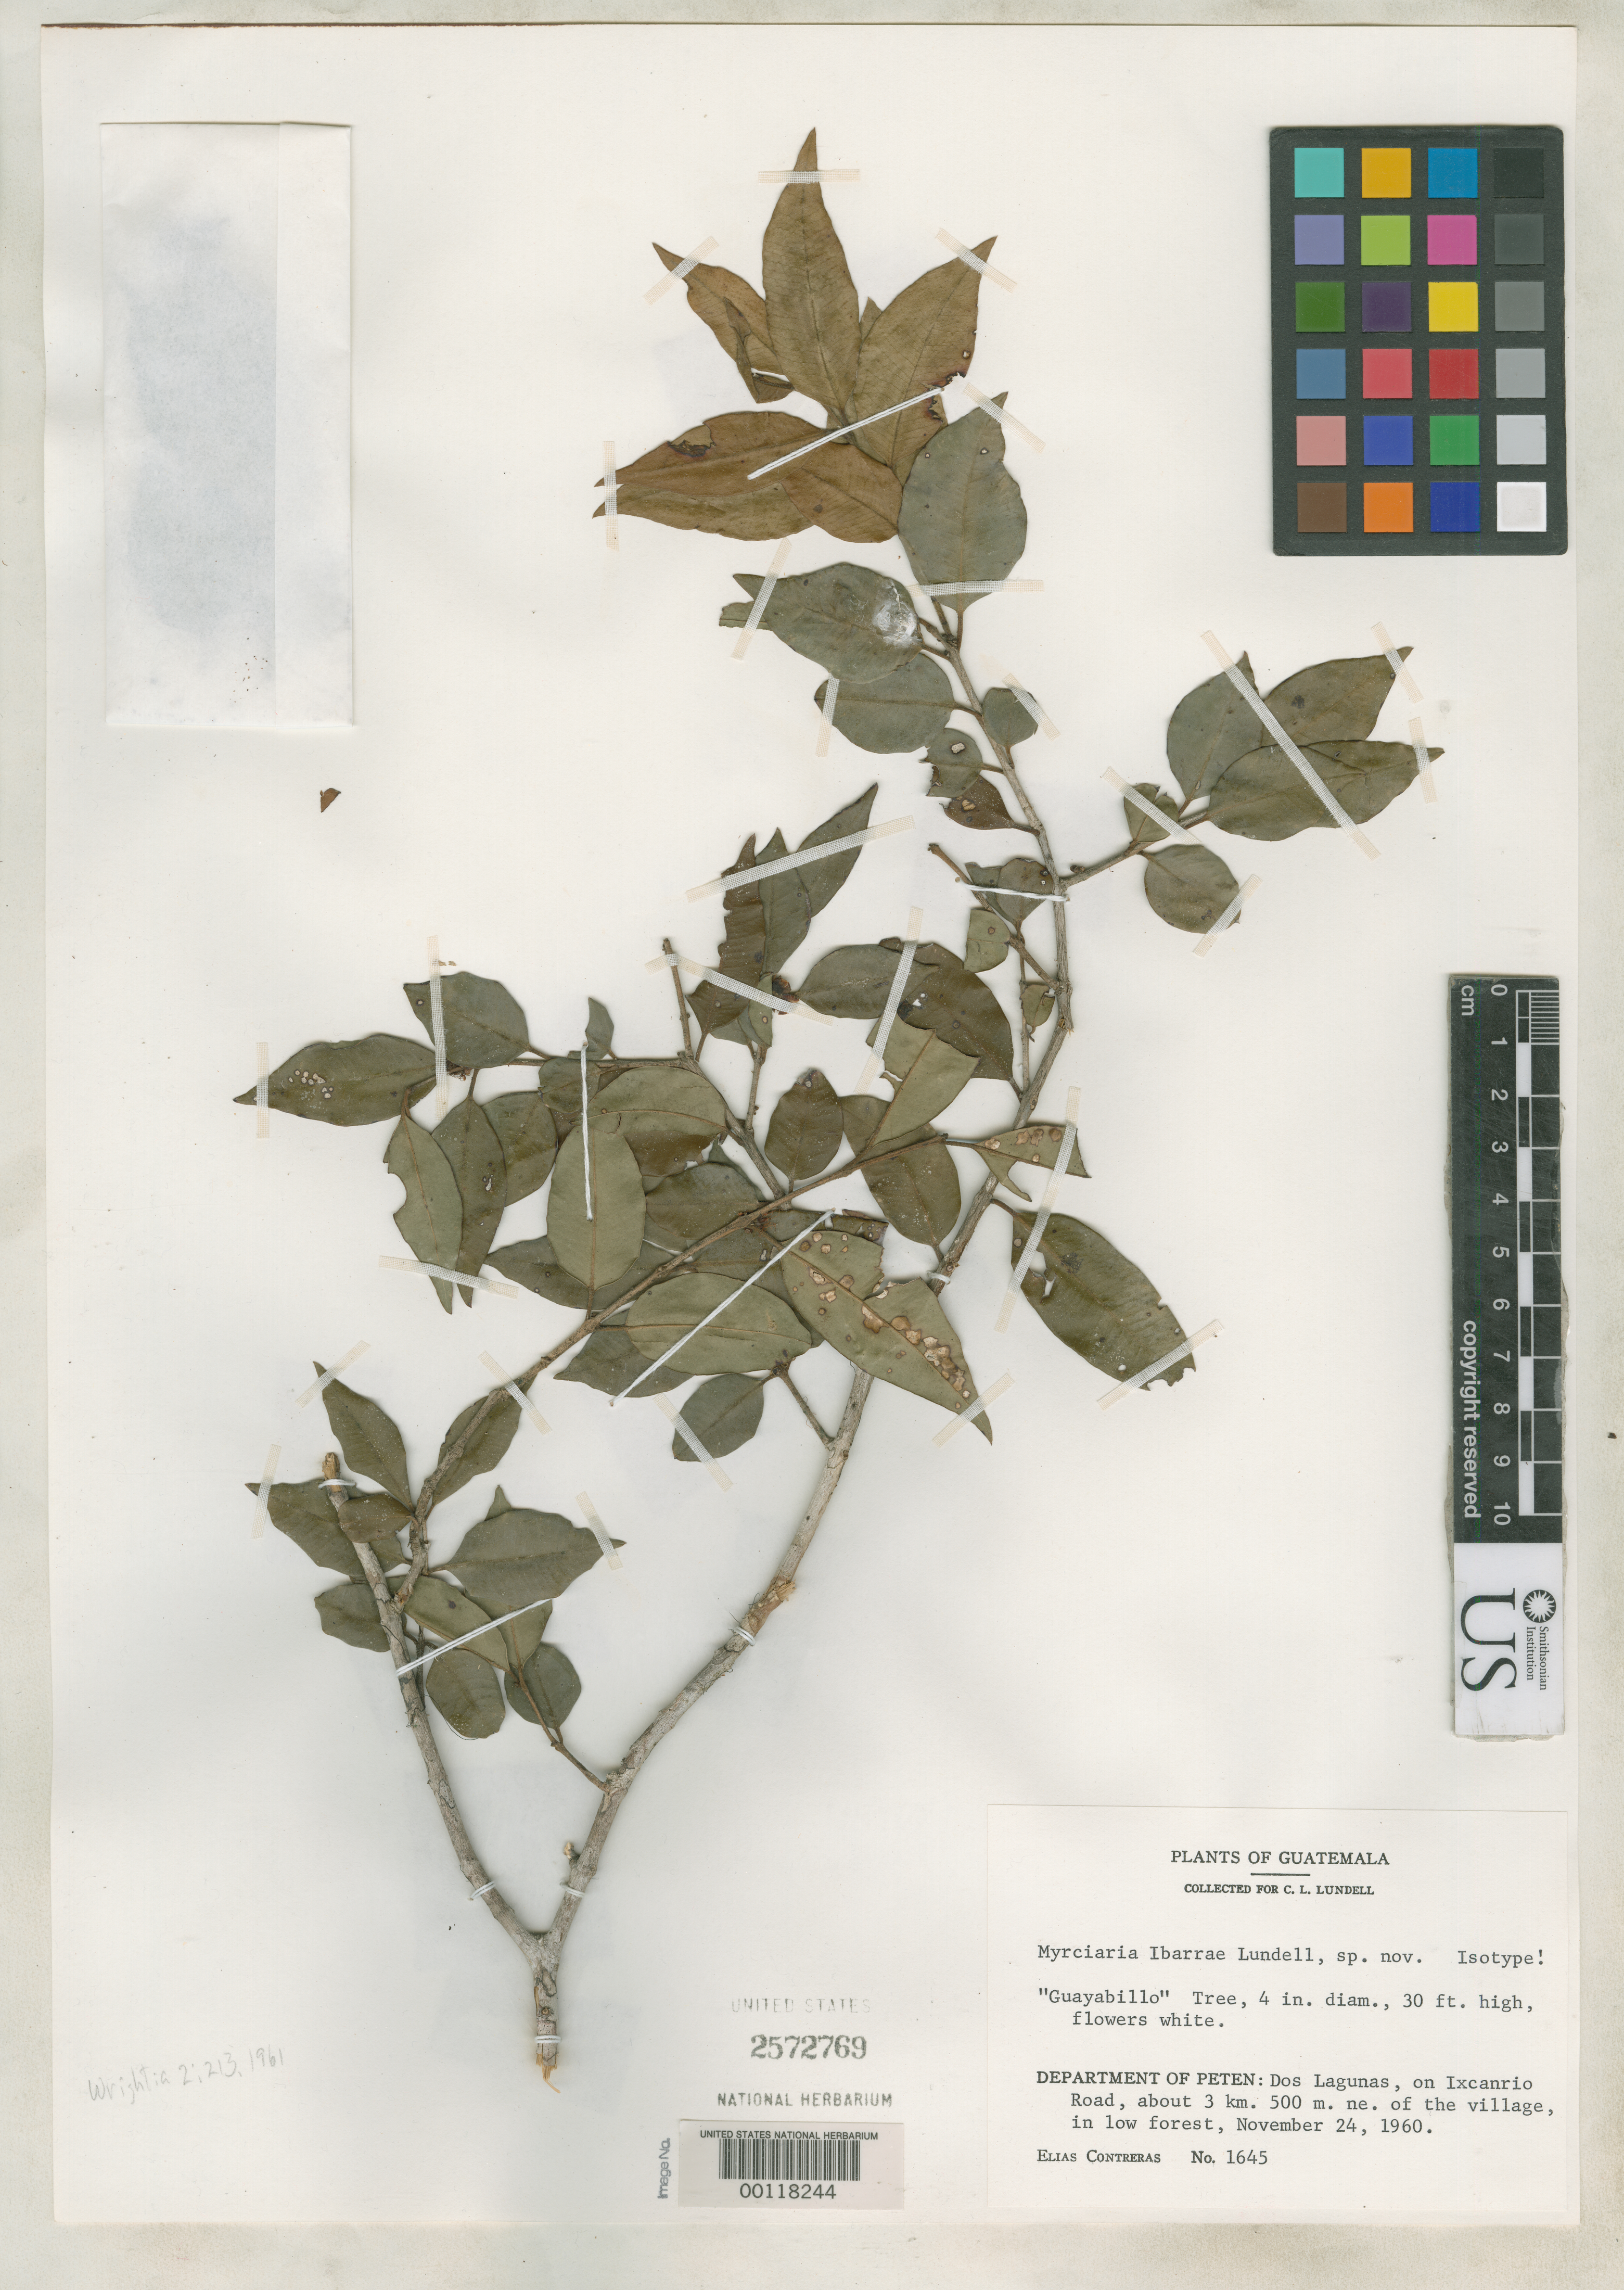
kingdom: Plantae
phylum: Tracheophyta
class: Magnoliopsida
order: Myrtales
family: Myrtaceae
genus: Myrciaria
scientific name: Myrciaria ibarrae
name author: Lundell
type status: Isotype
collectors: E. Contreras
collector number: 1645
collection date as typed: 24 Nov 1960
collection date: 1960-11-24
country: Guatemala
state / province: El Petén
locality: Dos Lagunas, on Ixcaniro Road, about 3 km. NE of village.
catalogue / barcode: US 2572769